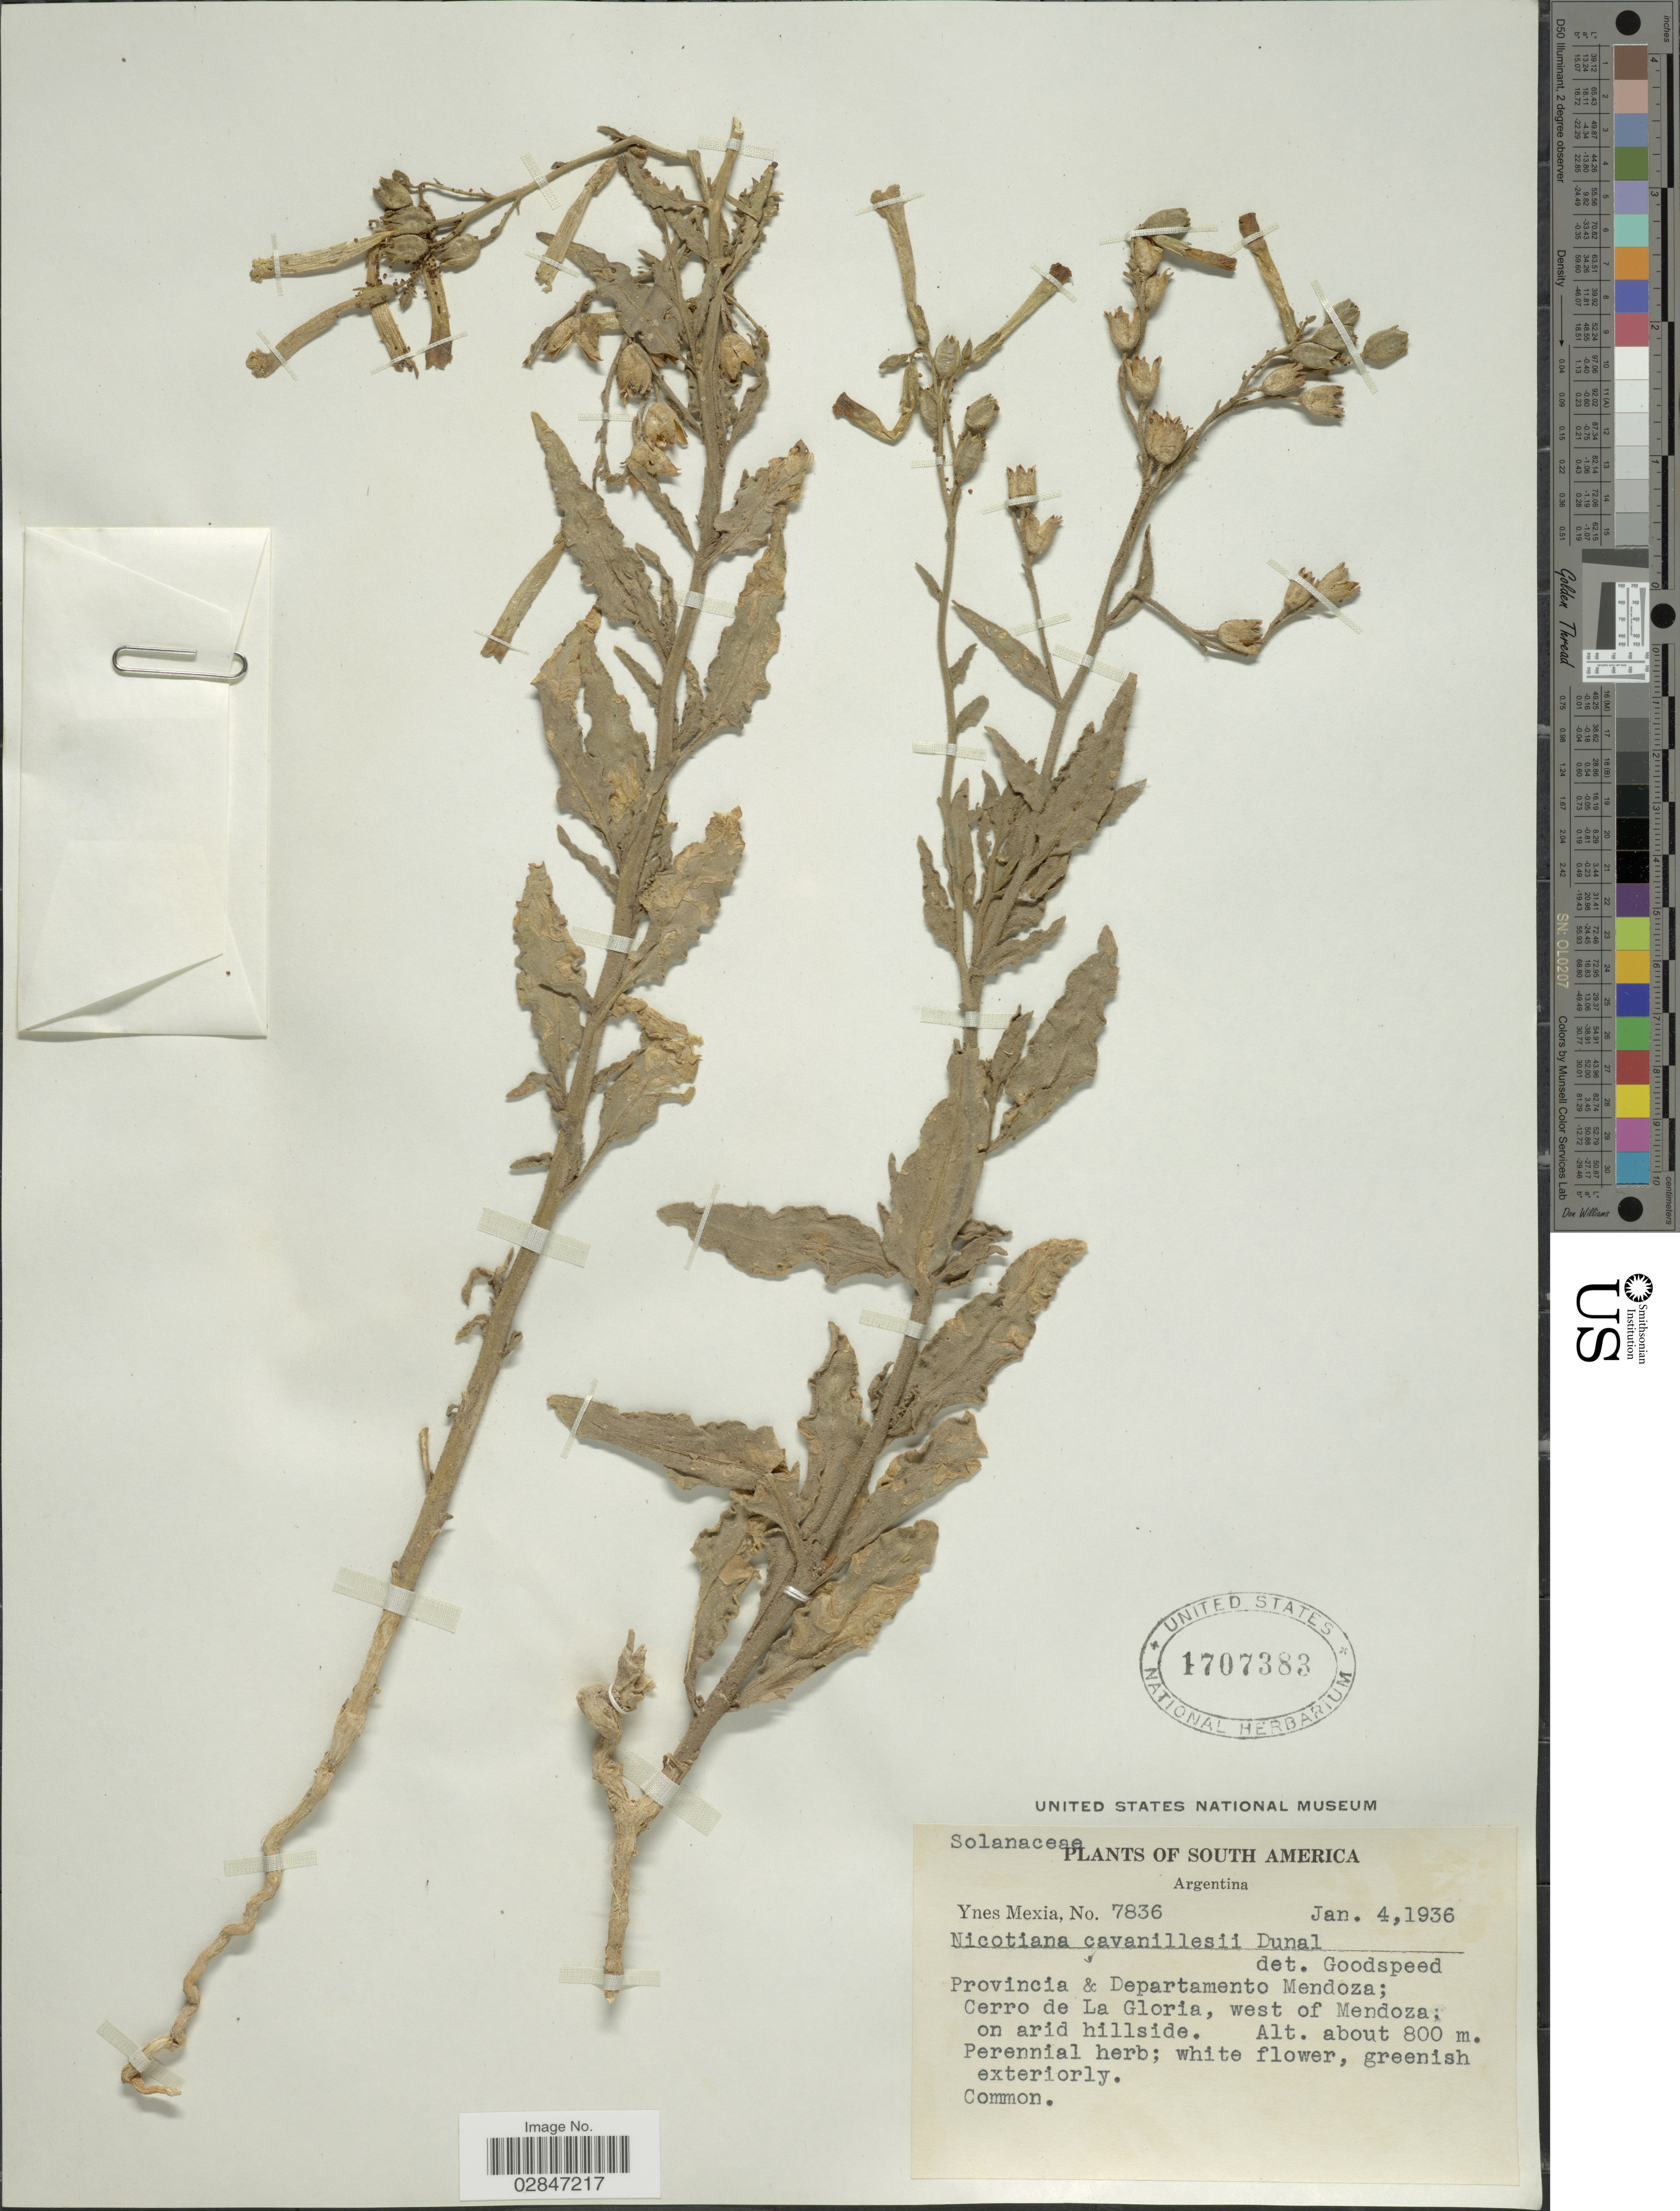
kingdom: Plantae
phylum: Tracheophyta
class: Magnoliopsida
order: Solanales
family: Solanaceae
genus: Nicotiana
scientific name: Nicotiana plumbaginifolia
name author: Viv.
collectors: Y. Mexia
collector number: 7836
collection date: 1936-01-04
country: Argentina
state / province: Mendoza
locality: Provincia & Departamento Mendoza, Cerro de La Gloria, west of Mendoza.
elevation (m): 800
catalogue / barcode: US 1707383